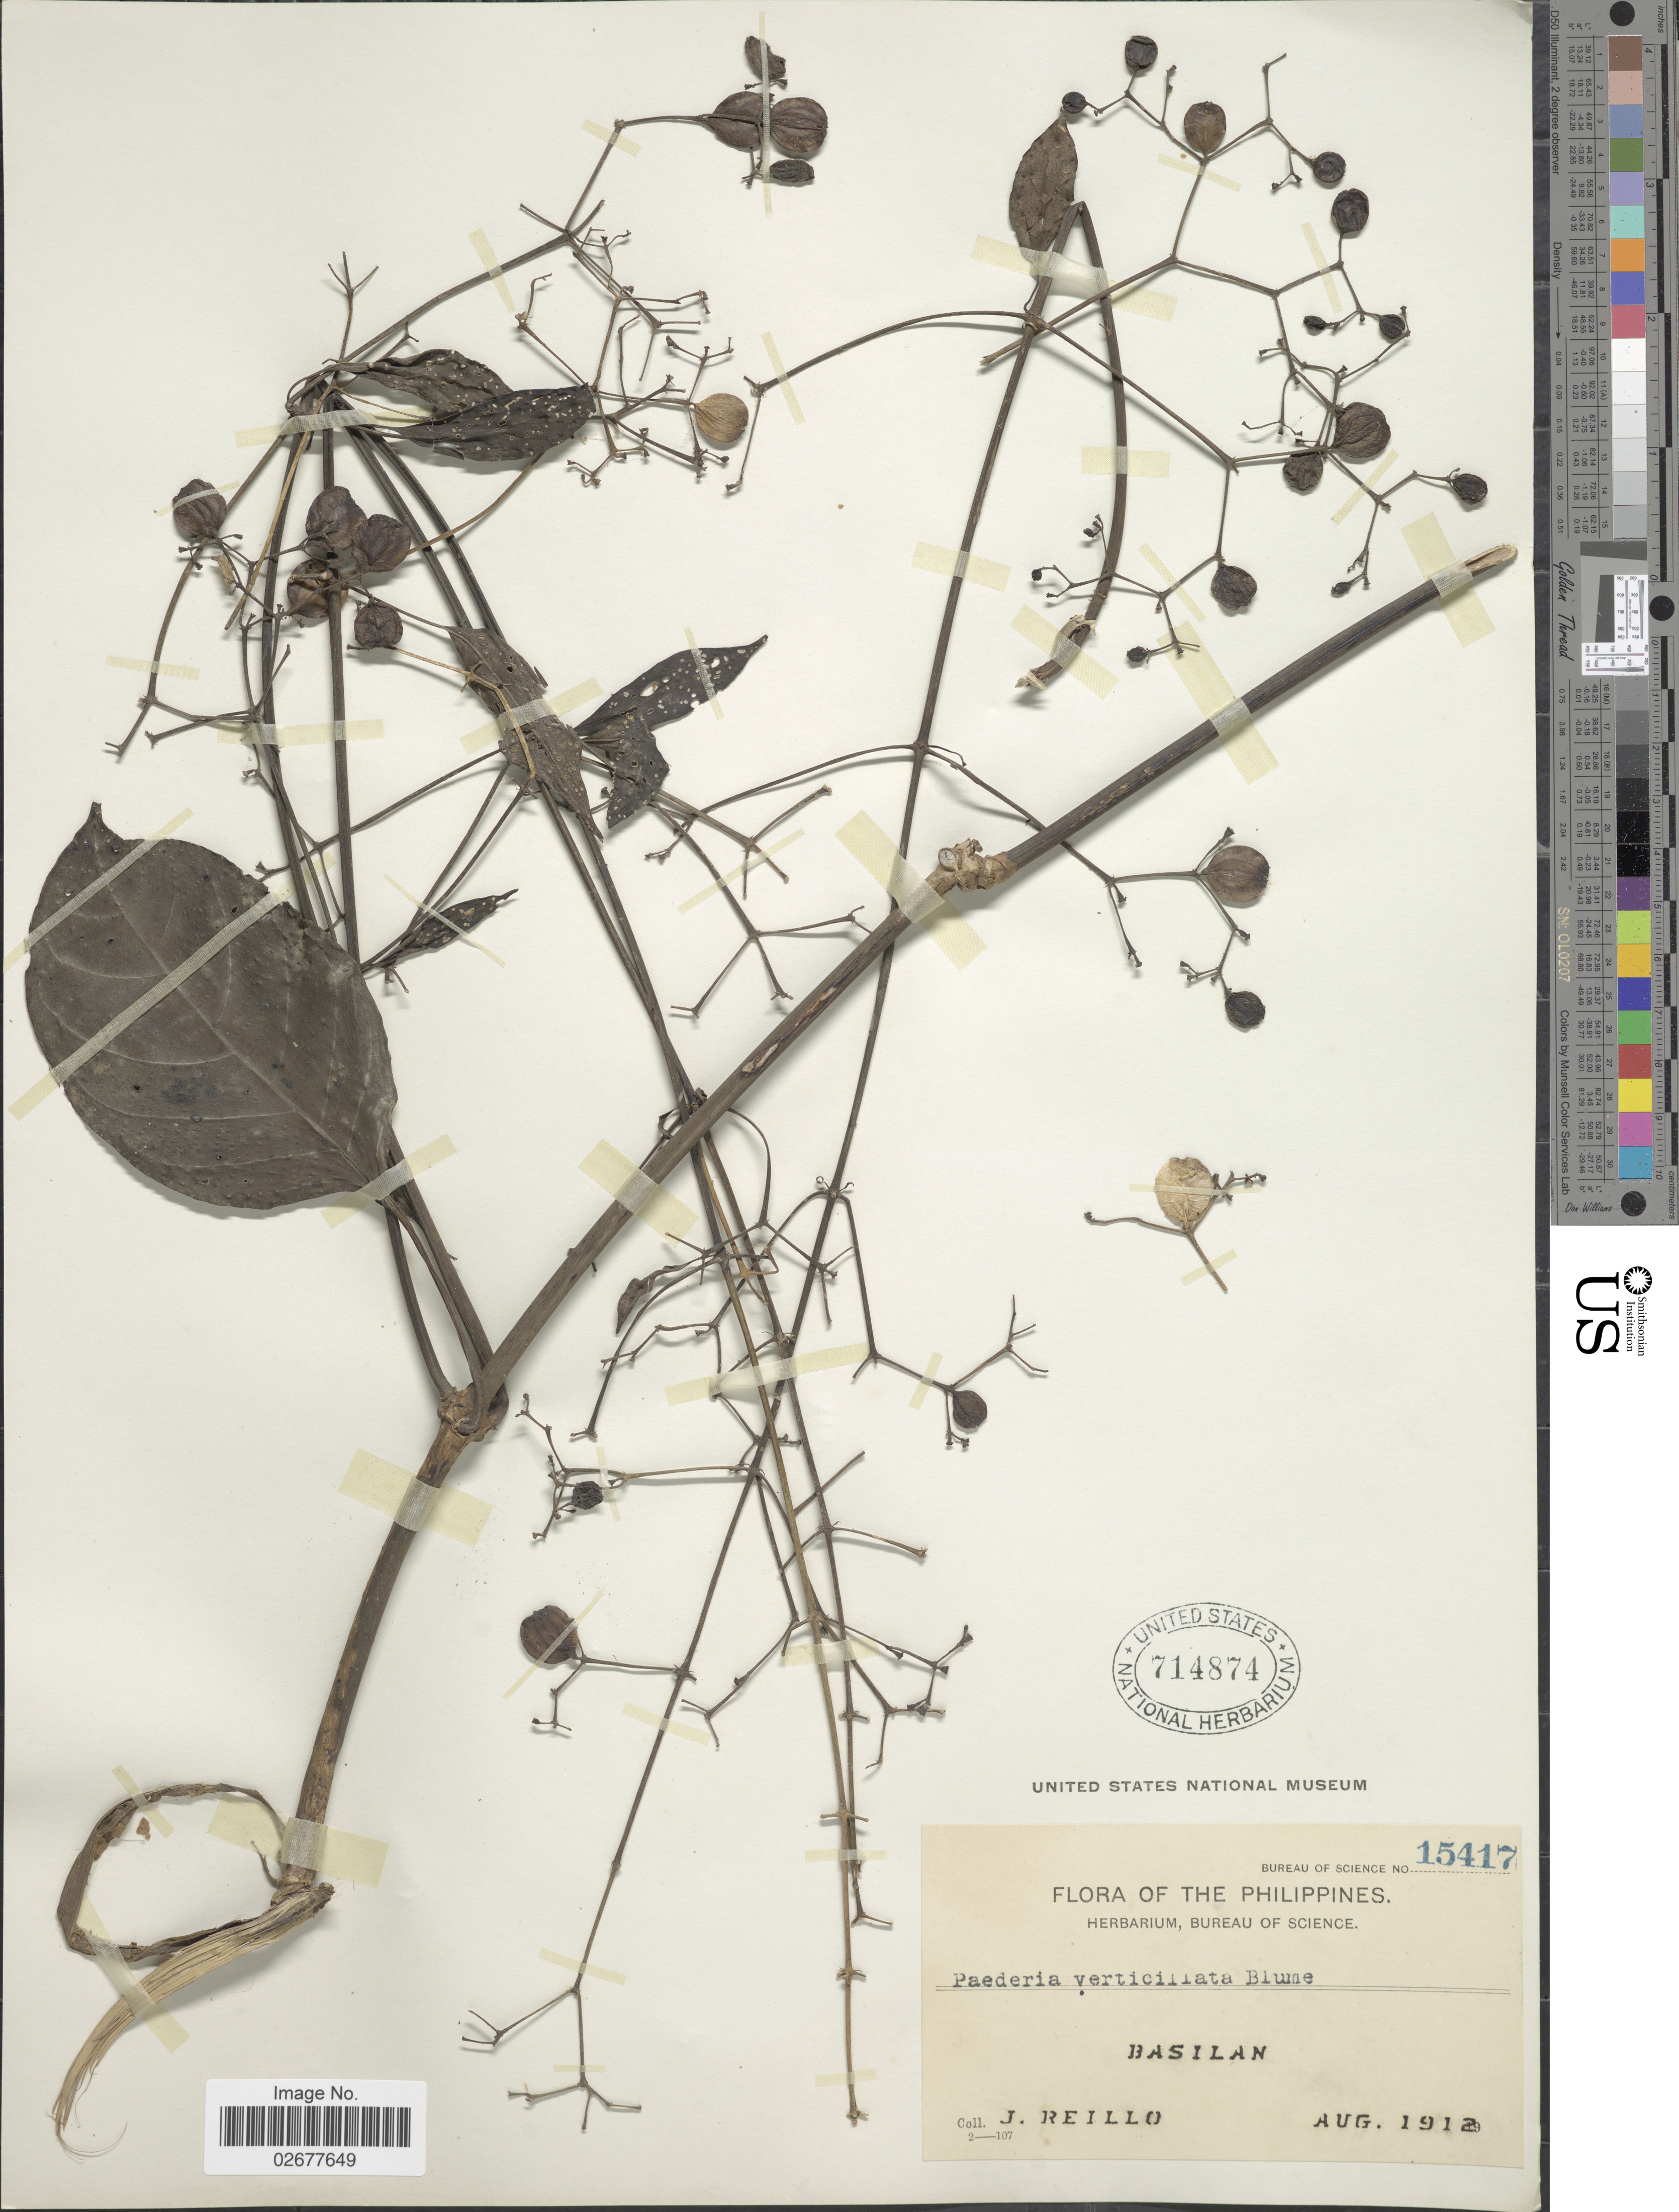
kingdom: Plantae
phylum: Tracheophyta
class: Magnoliopsida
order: Gentianales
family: Rubiaceae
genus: Paederia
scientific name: Paederia verticillata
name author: Blume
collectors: J. Reillo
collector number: Bureau of Science15417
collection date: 1912-08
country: Philippines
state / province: Muslim Mindanao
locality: Basilan.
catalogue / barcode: US 714874